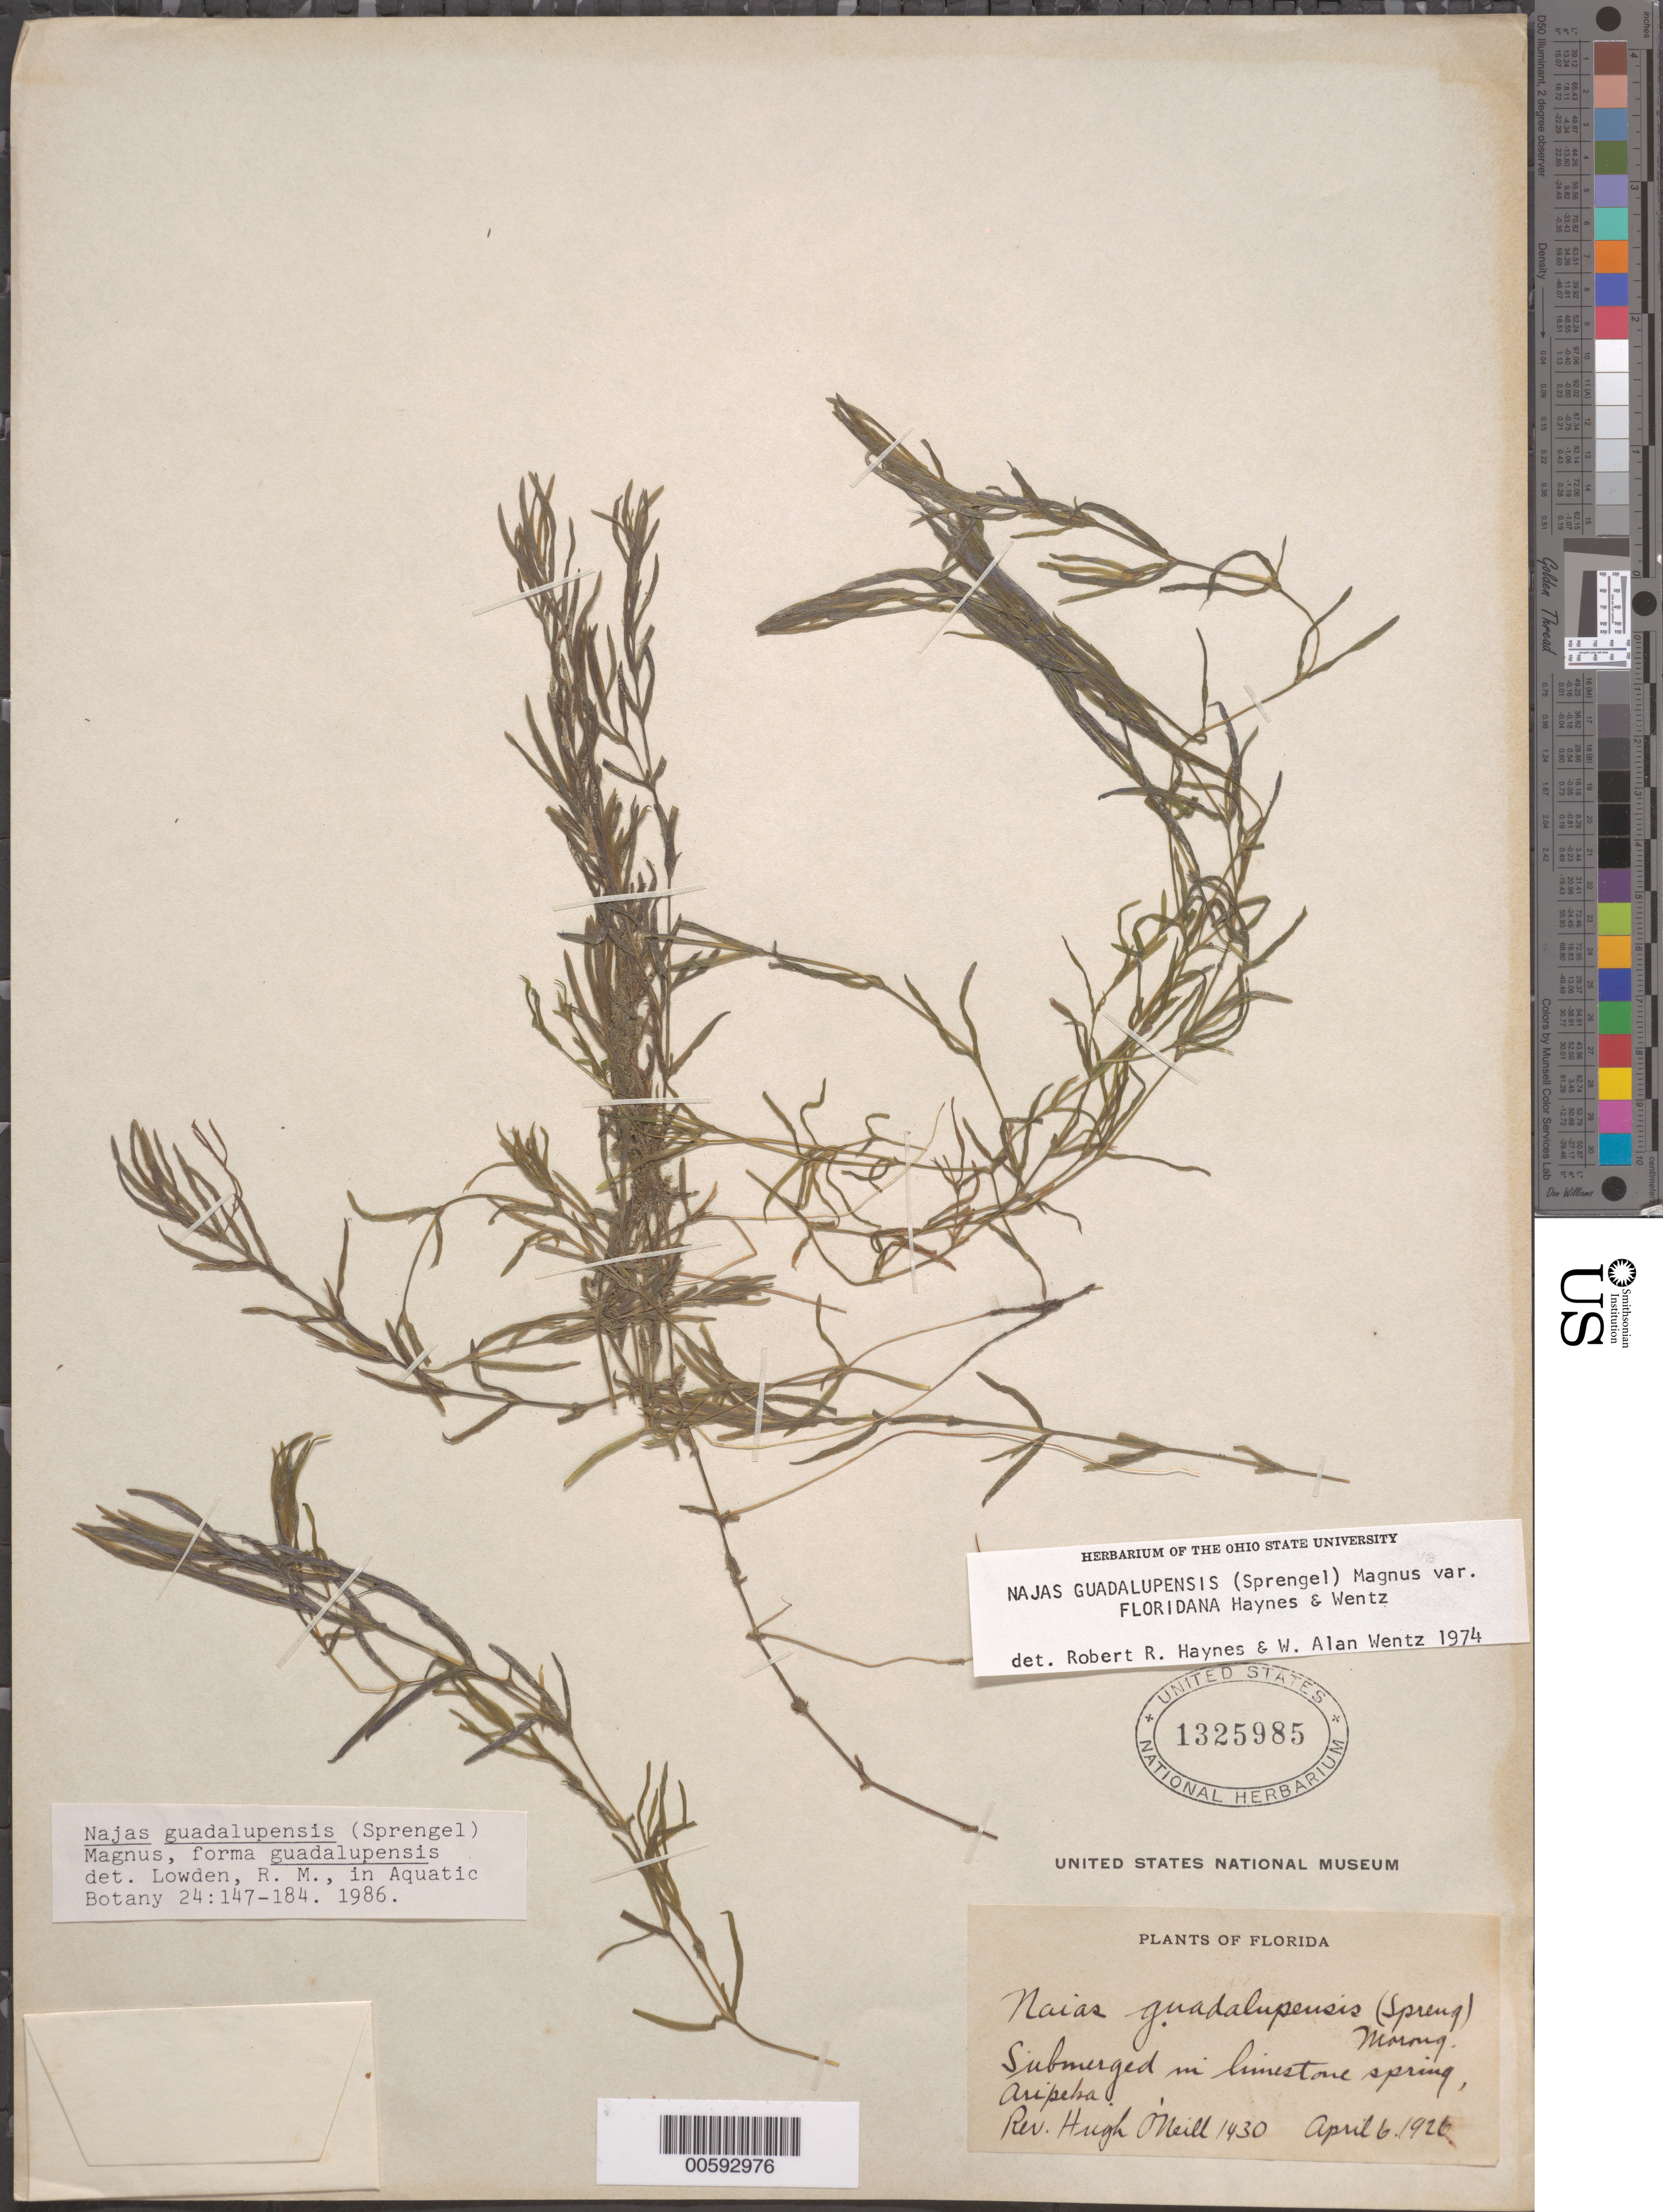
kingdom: Plantae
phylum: Tracheophyta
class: Liliopsida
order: Alismatales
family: Hydrocharitaceae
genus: Najas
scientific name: Najas guadalupensis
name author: (Spreng.) Magnus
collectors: H. O'Neill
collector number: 1430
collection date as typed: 06 Apr 1926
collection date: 1926-04-06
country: United States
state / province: Florida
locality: Aripeka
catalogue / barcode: US 1325985